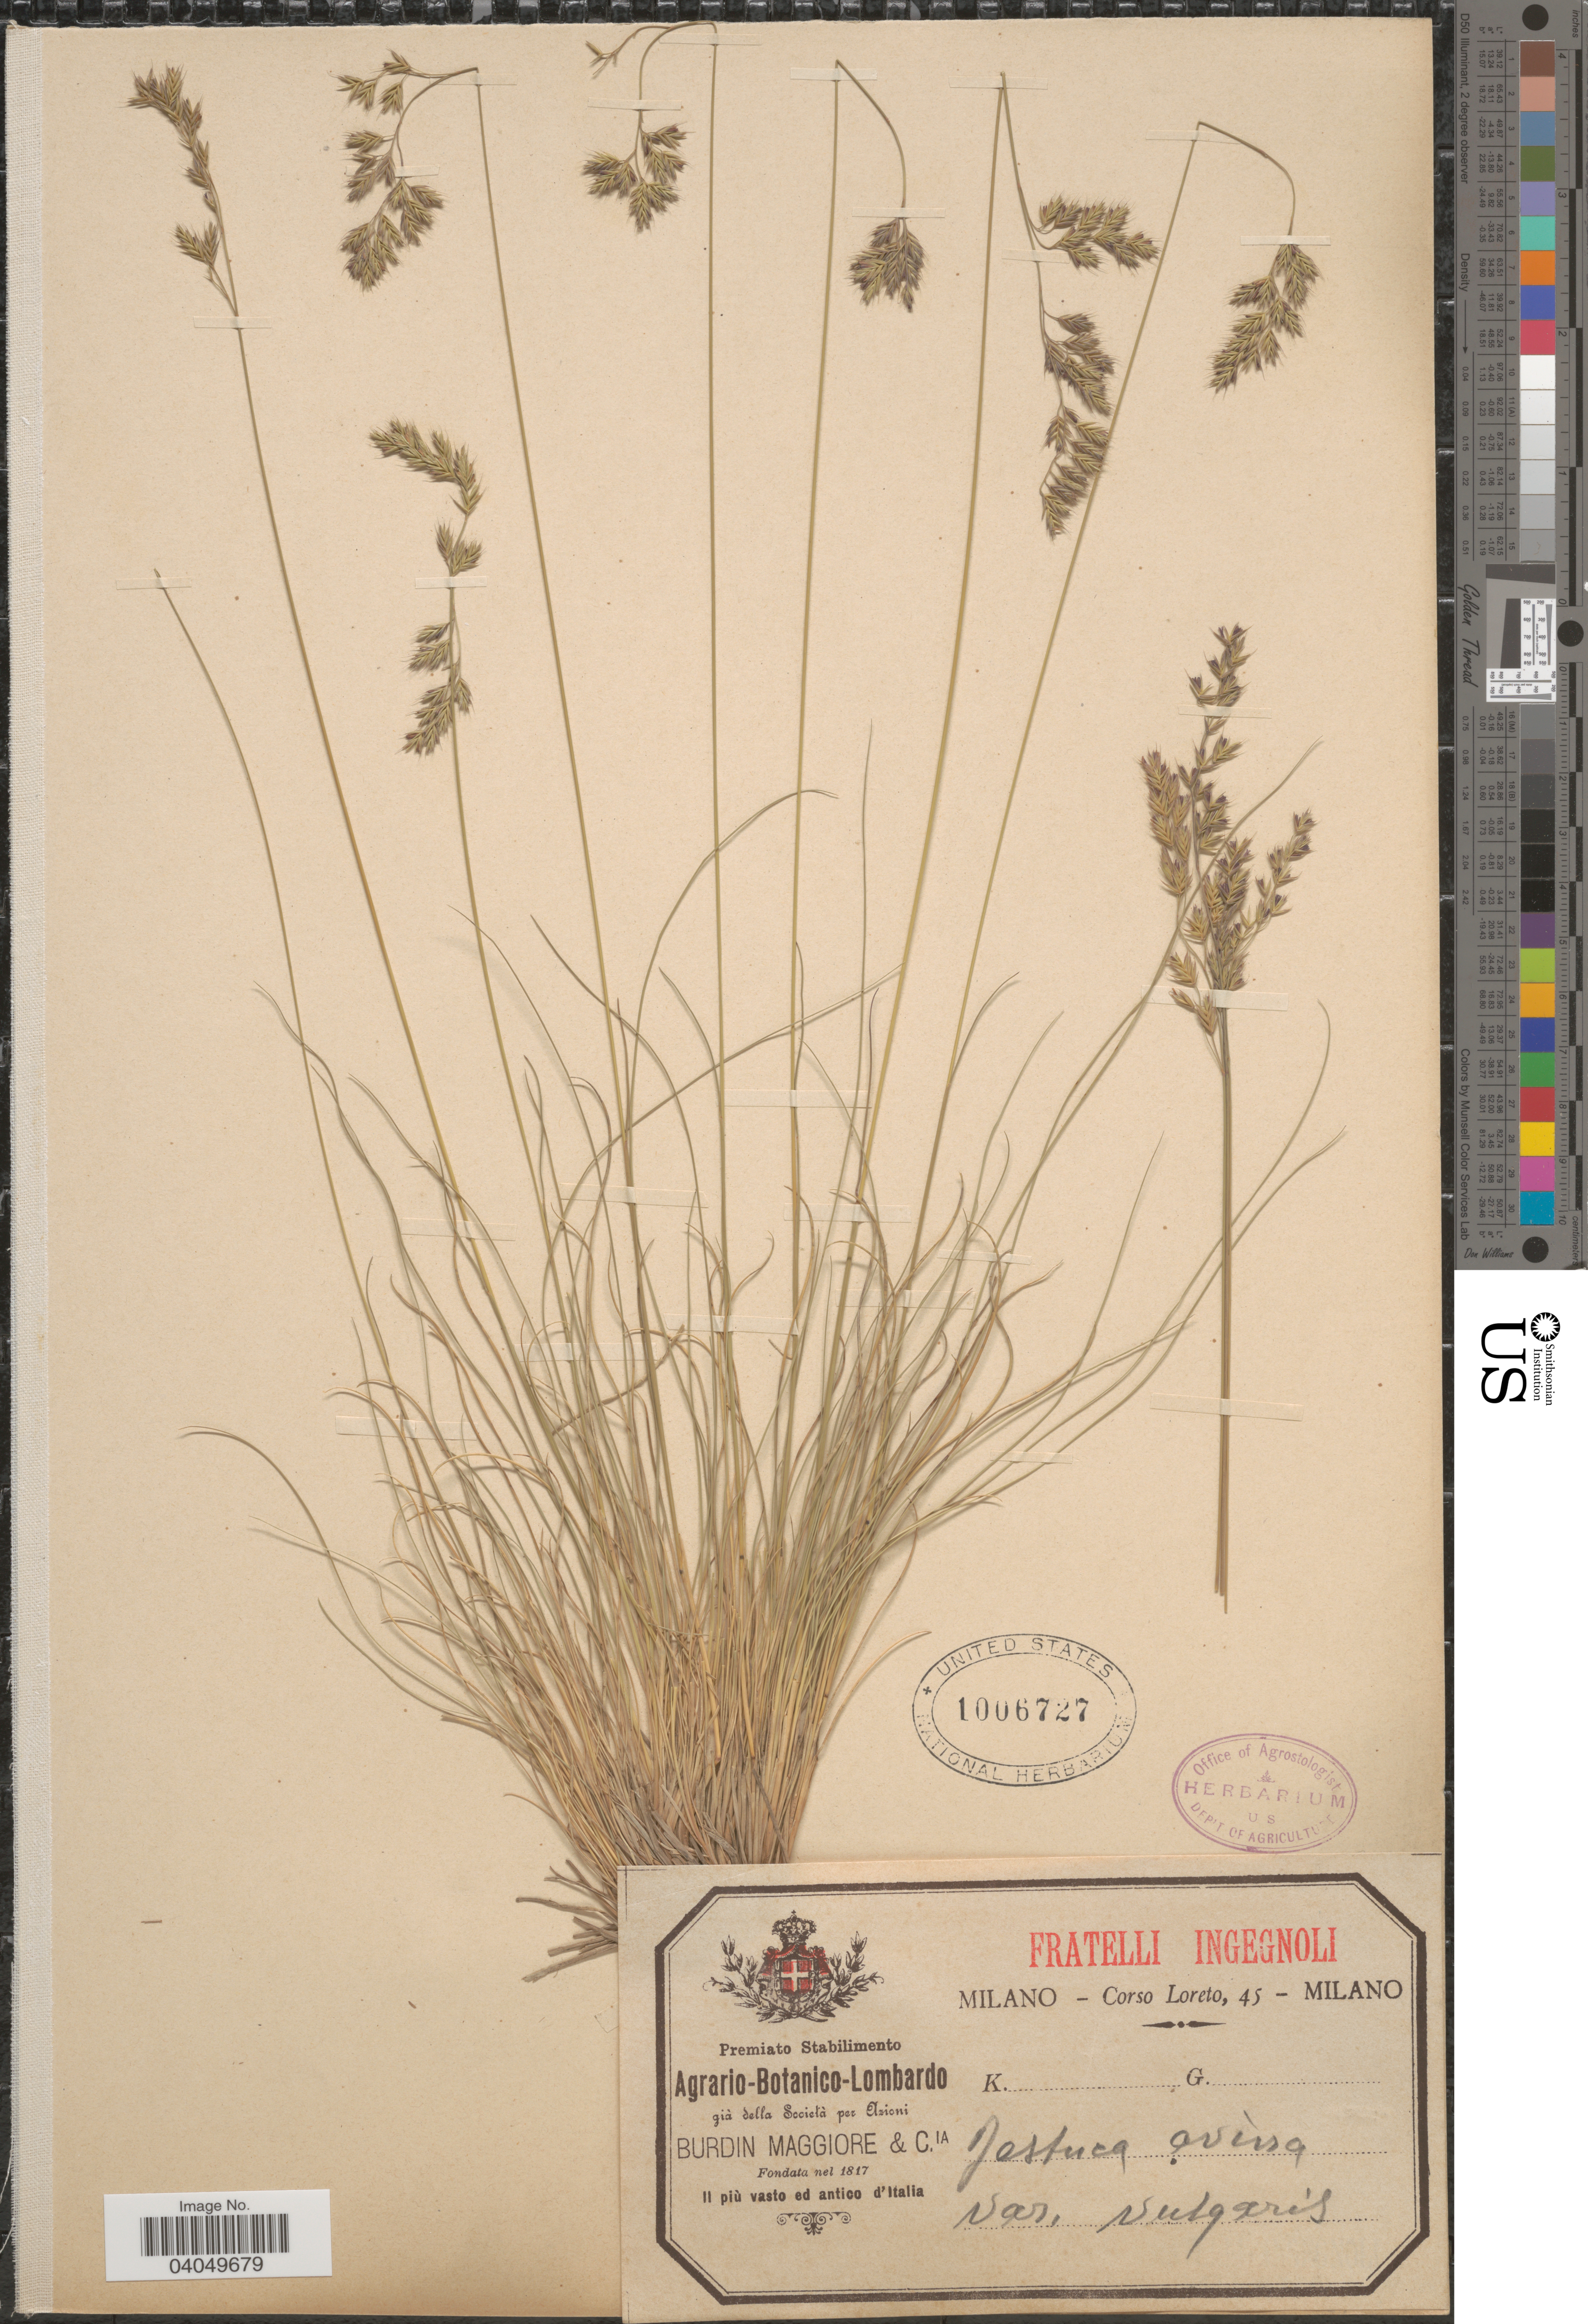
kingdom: Plantae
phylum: Tracheophyta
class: Liliopsida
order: Poales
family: Poaceae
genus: Festuca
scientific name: Festuca ovina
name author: L.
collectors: Loreto, C.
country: Italy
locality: Milano.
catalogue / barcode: US 1006727